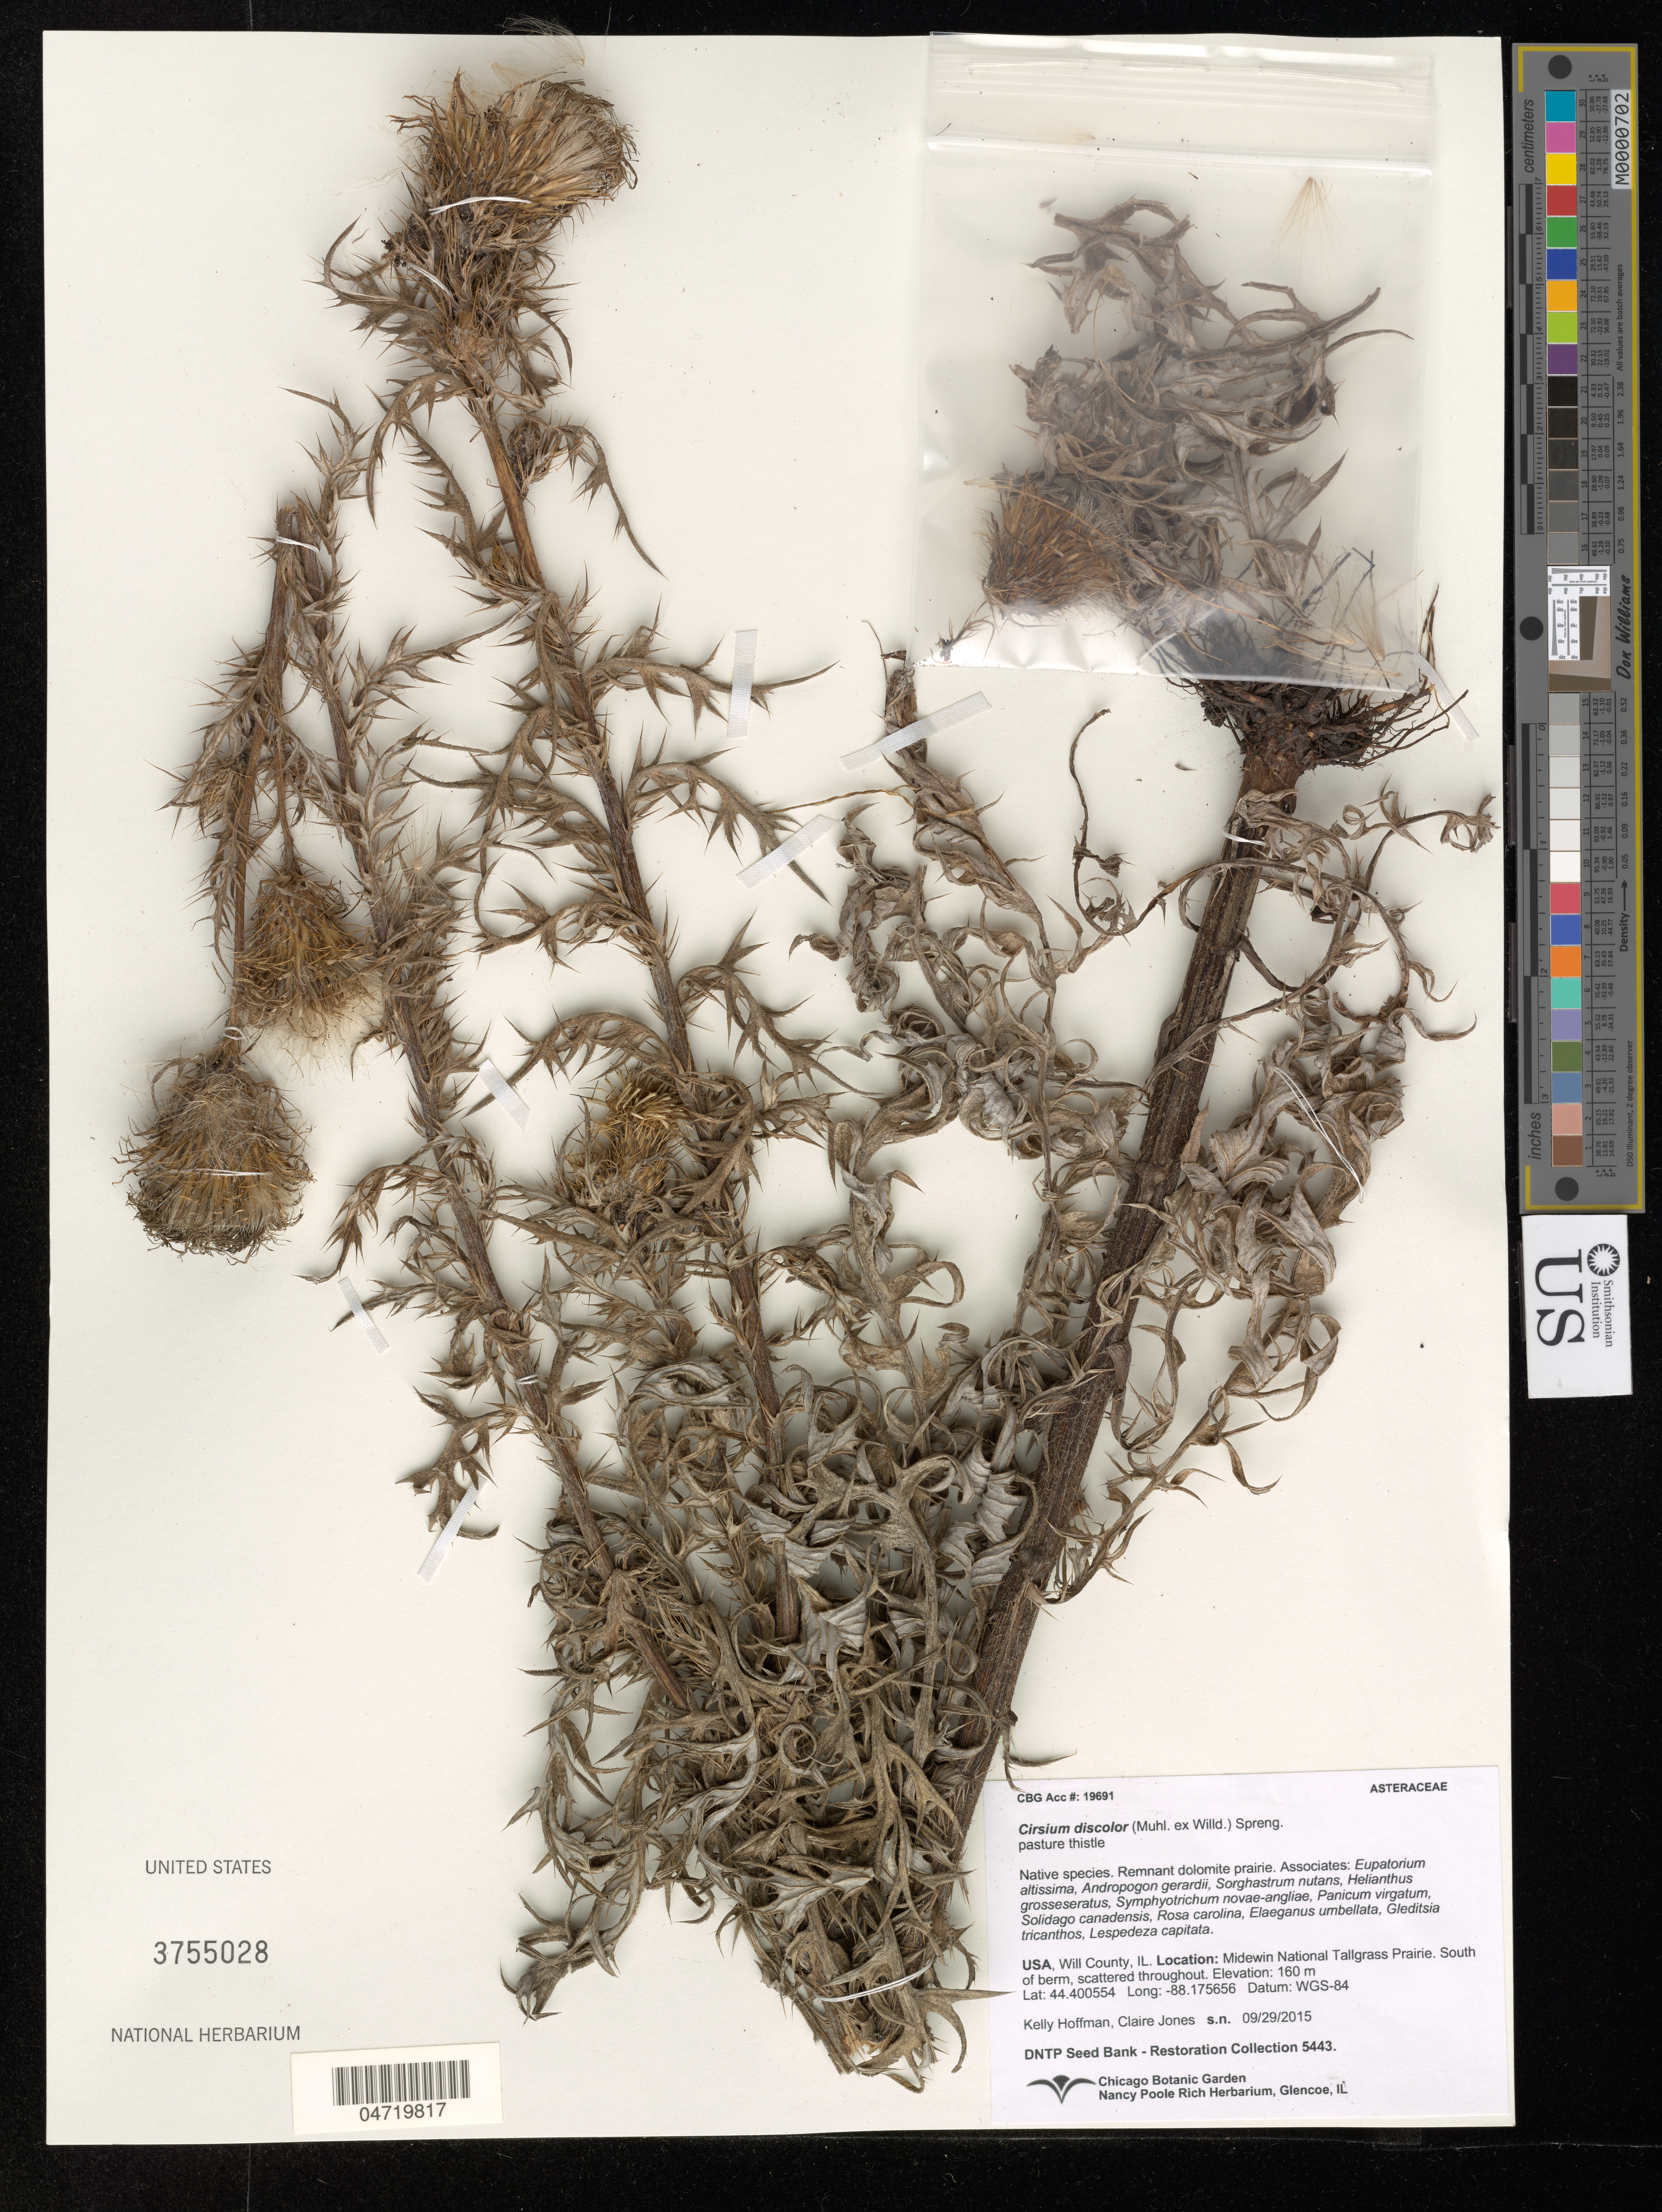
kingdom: Plantae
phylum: Tracheophyta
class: Magnoliopsida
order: Asterales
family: Asteraceae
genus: Cirsium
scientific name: Cirsium discolor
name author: (Muhl. ex Willd.) Spreng.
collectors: K. Hoffman & C. Jones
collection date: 2015-09-29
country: United States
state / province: Illinois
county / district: Will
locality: Midewin National Tallgrass Prairie, South of berm, scattered throughout.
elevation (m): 160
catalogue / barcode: US 3755028